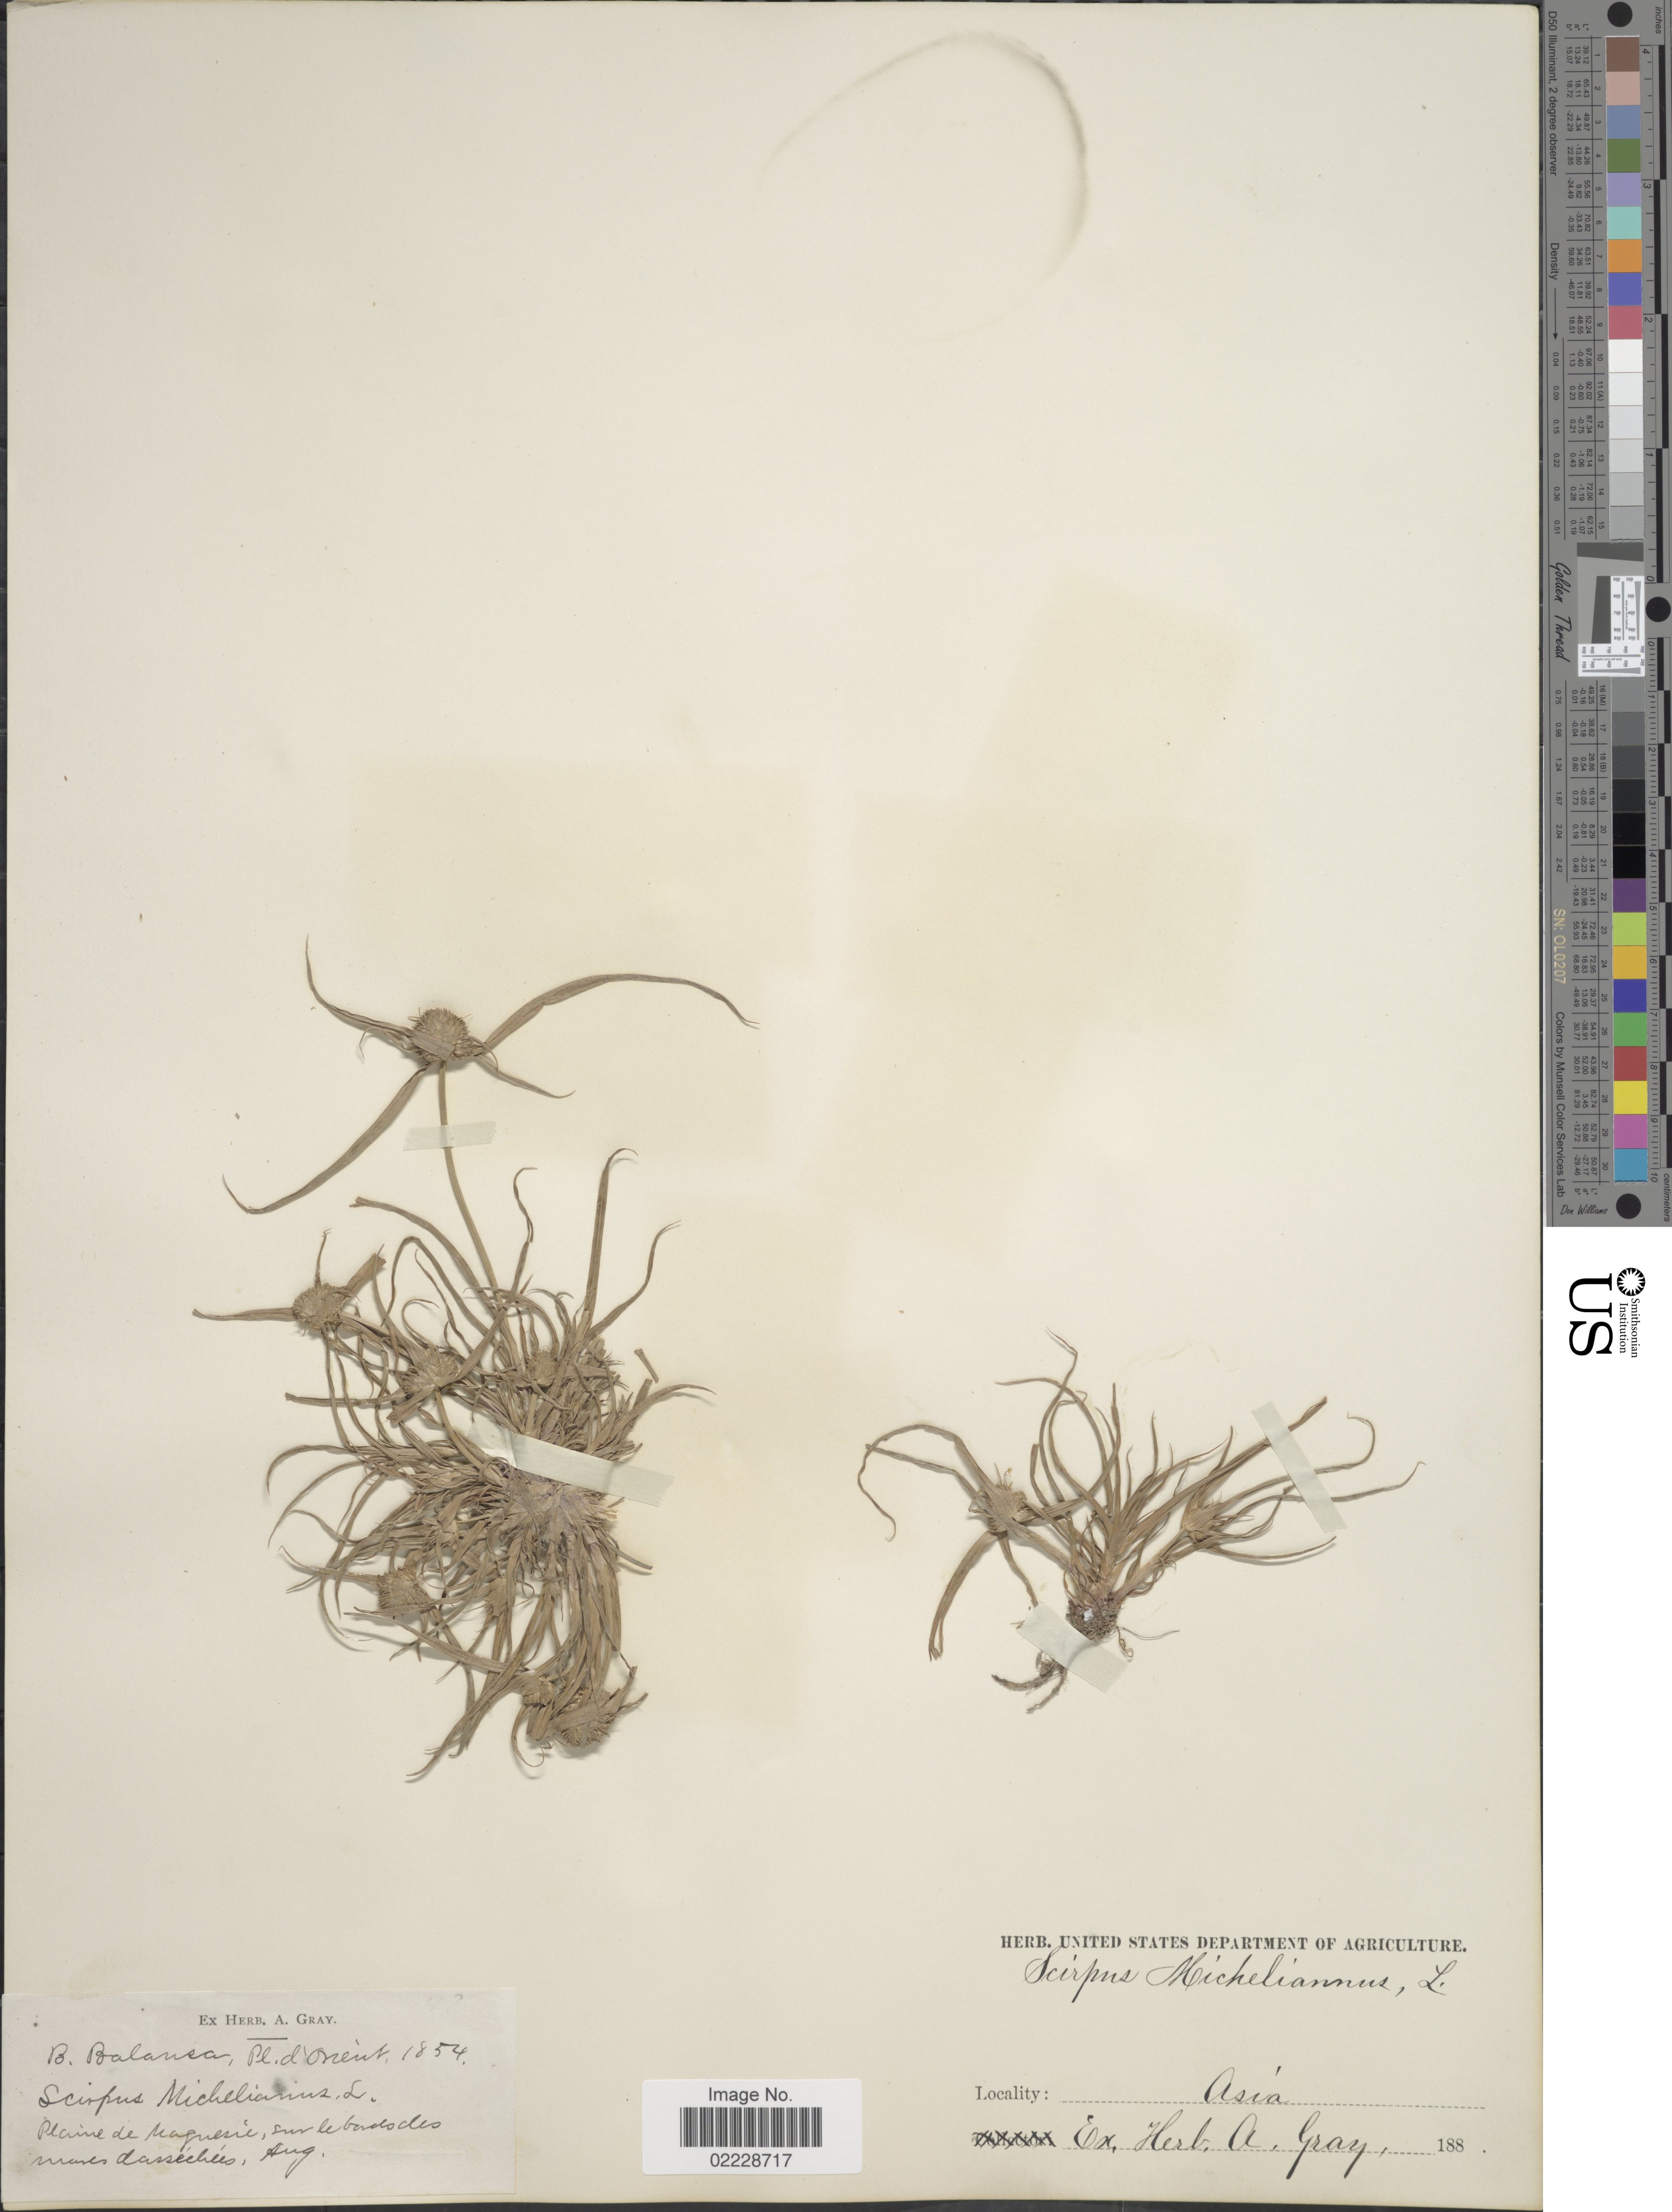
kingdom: Plantae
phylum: Tracheophyta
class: Liliopsida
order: Poales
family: Cyperaceae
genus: Cyperus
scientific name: Cyperus michelianus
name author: (L.) Delile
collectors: B. Balansa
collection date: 1854-08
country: Turkey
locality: D'Orient, Plaine de Magnesie, sur le bords des mares dassechees.